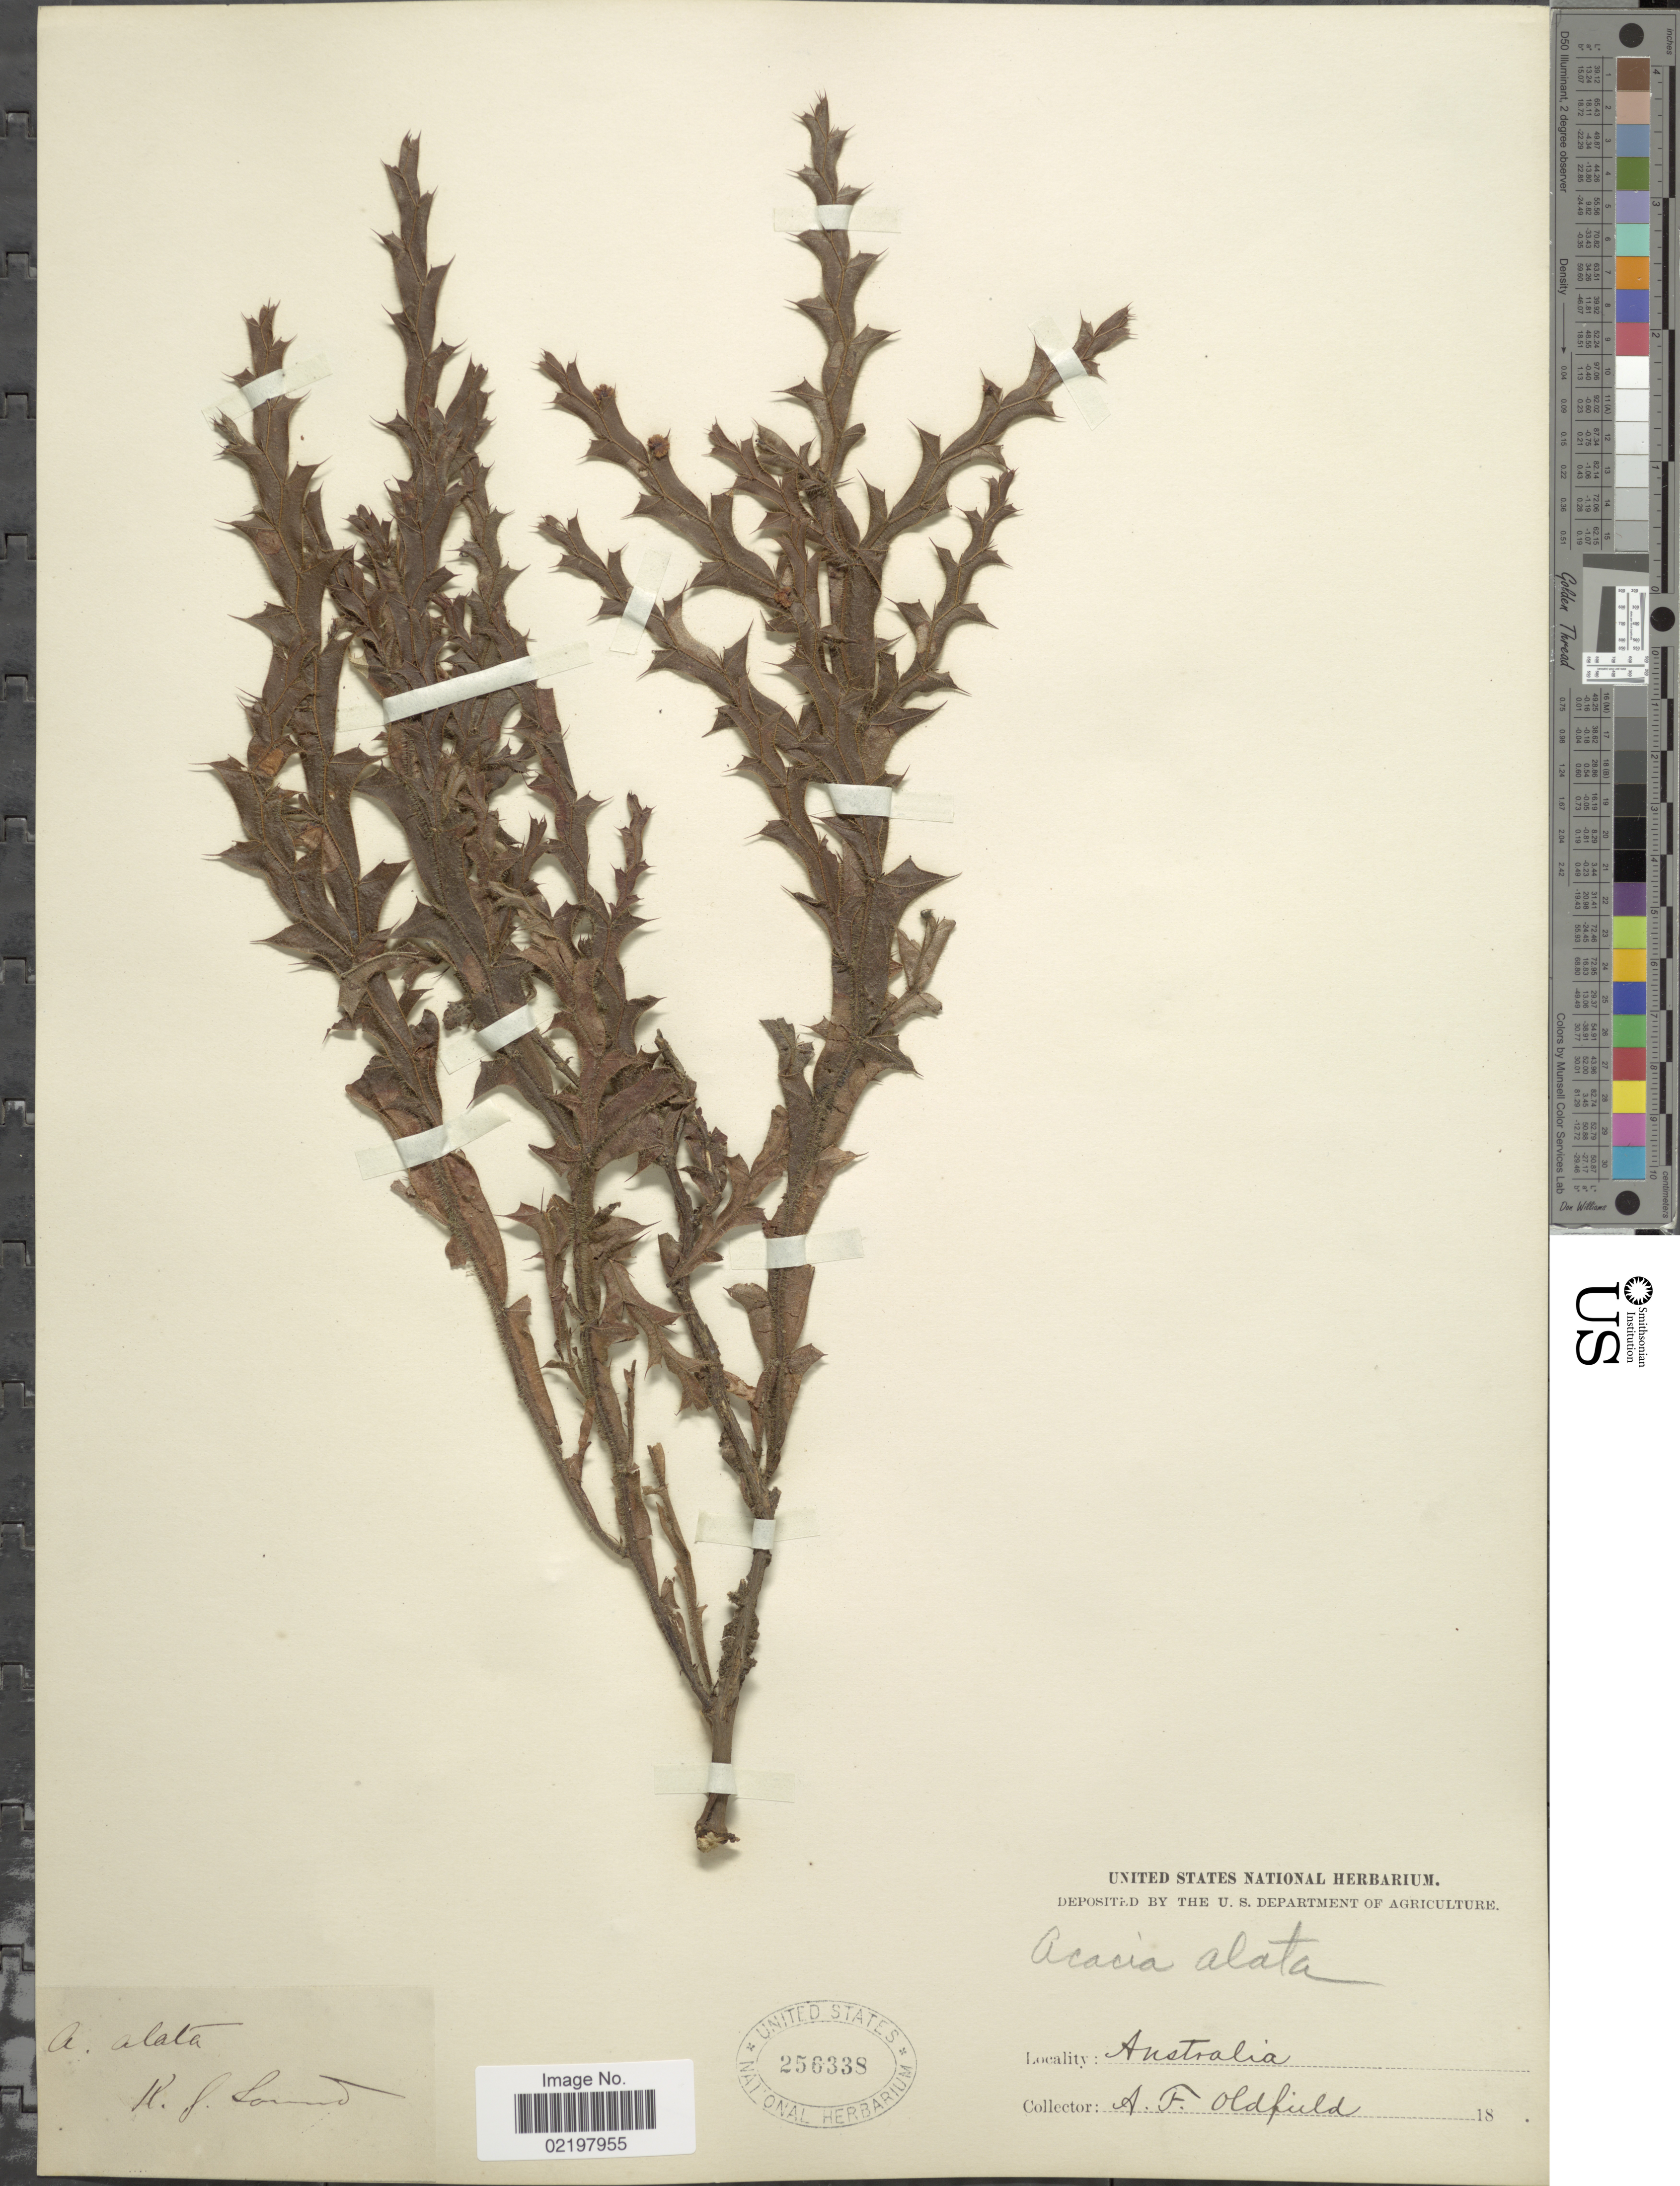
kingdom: Plantae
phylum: Tracheophyta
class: Magnoliopsida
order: Fabales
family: Fabaceae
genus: Acacia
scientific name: Acacia alata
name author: R. Br.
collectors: A. Oldfield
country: Australia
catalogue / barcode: US 256338